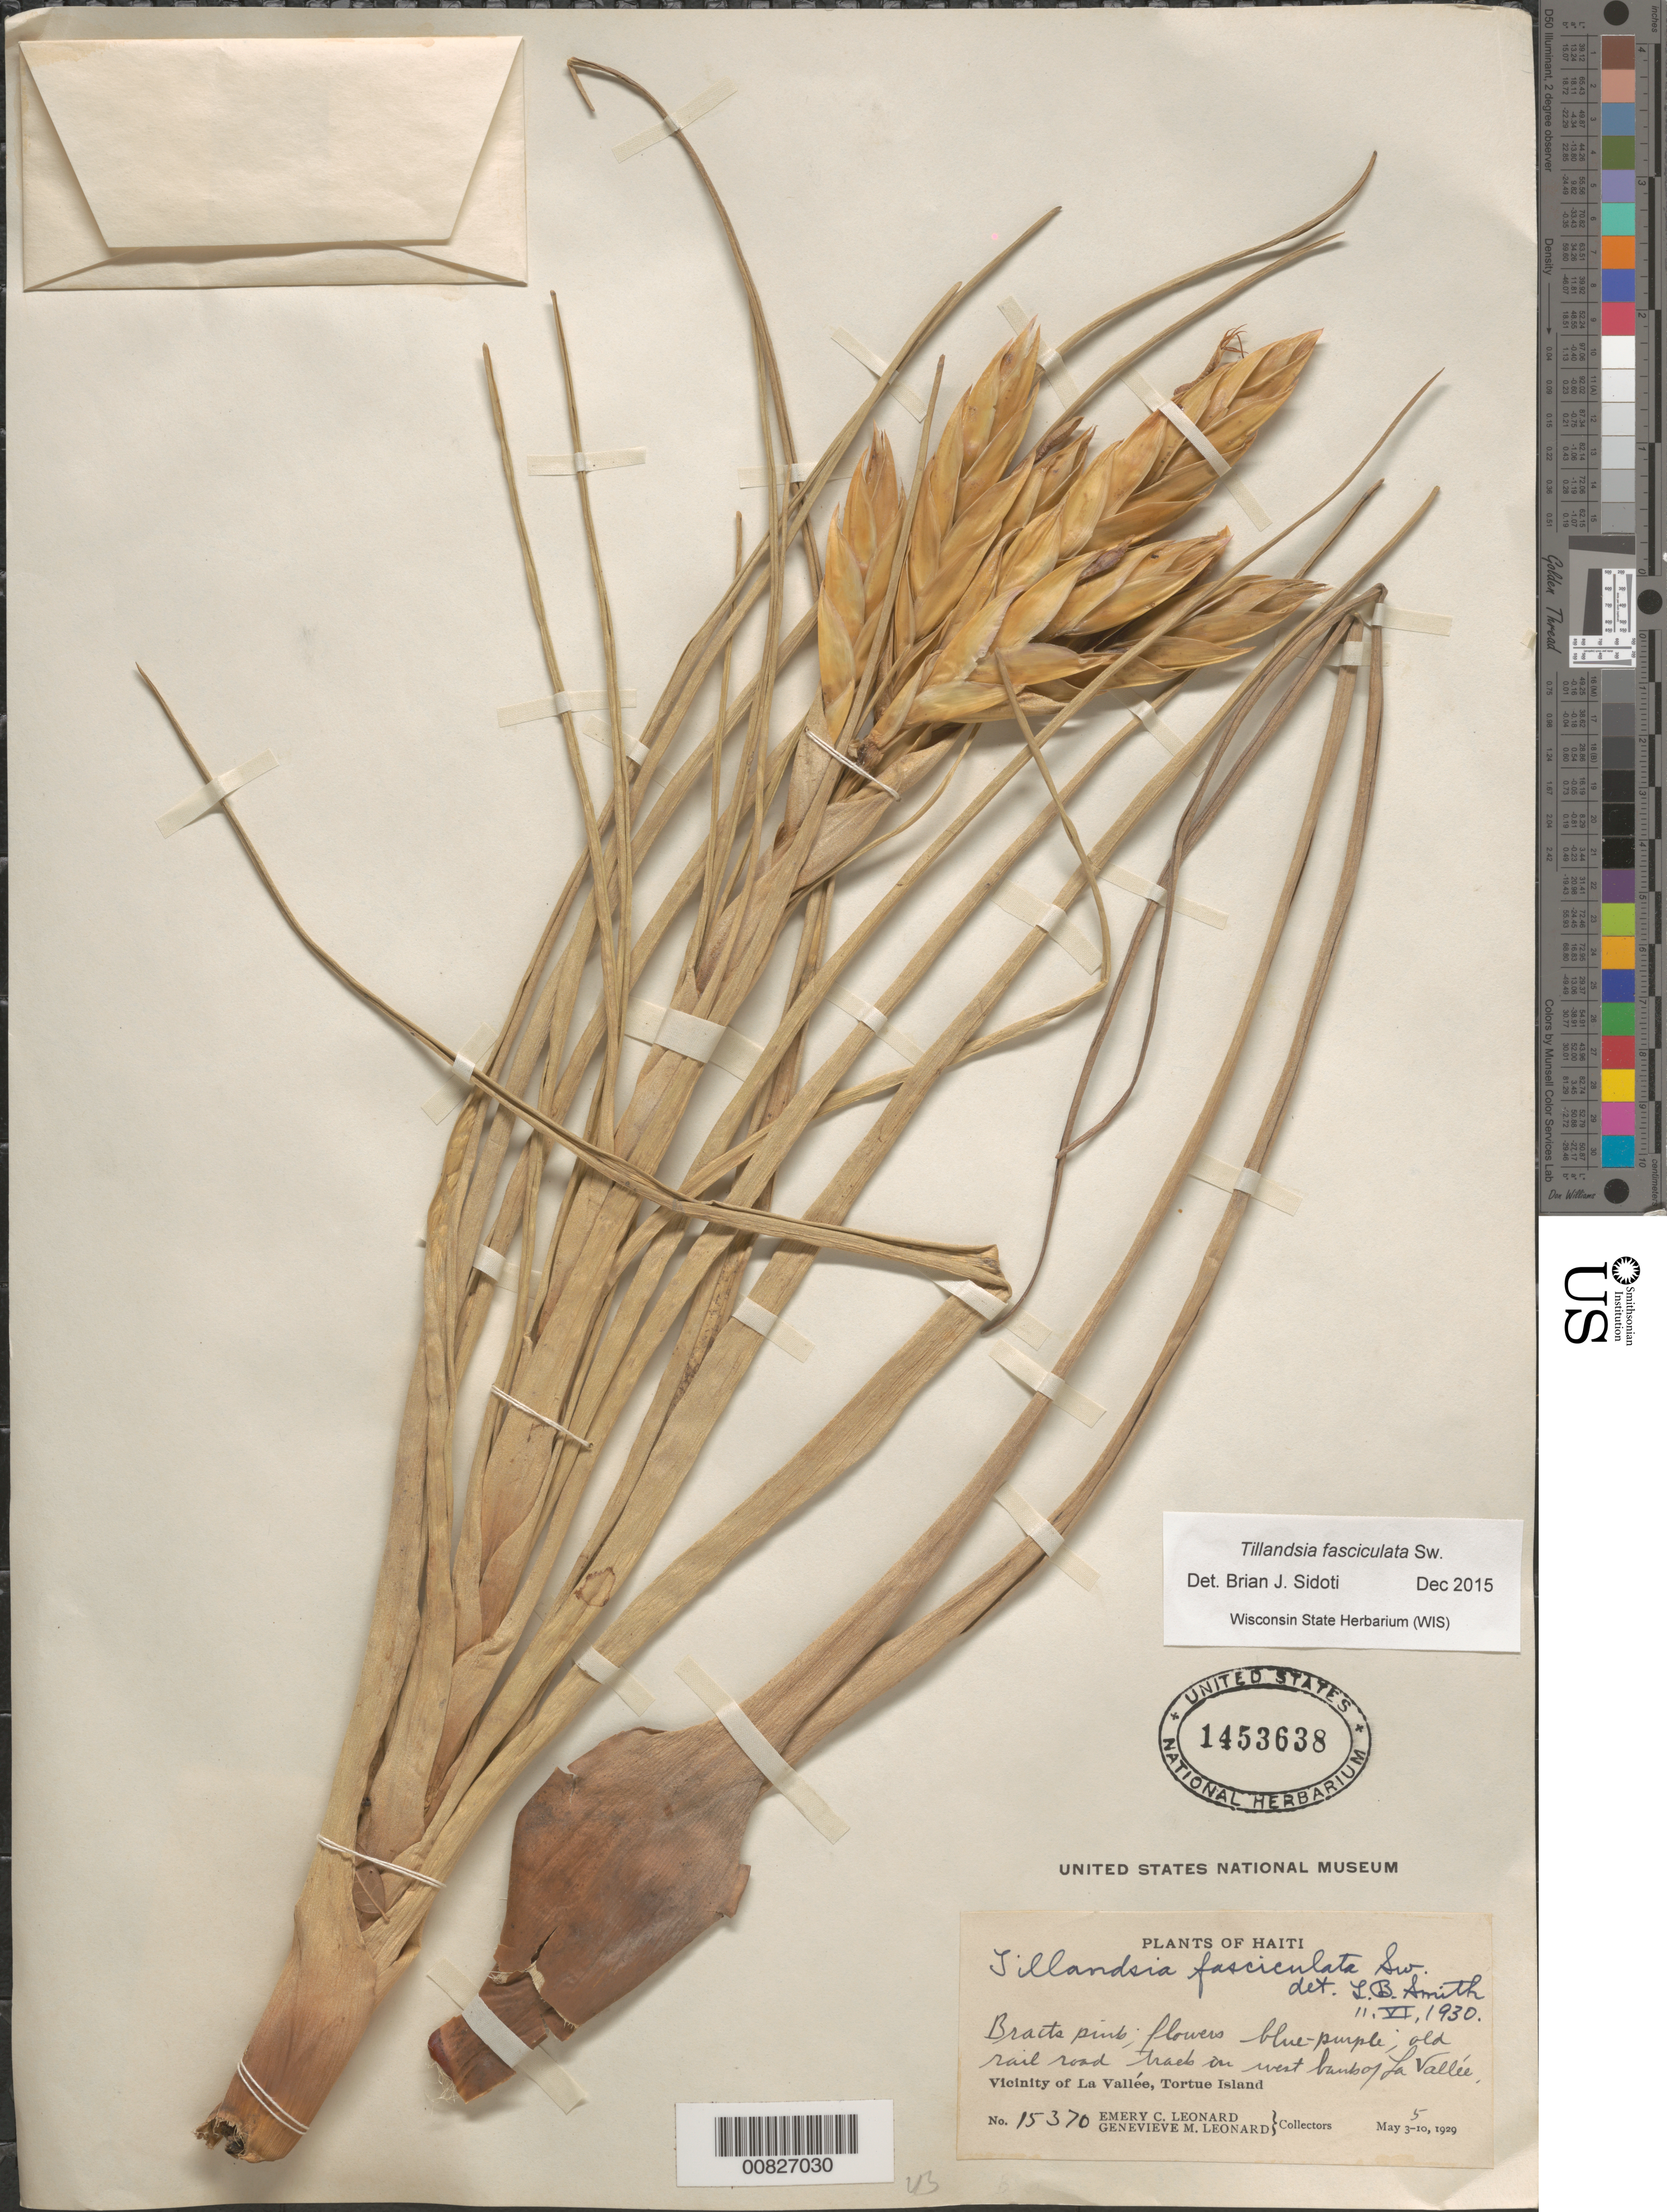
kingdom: Plantae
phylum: Tracheophyta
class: Liliopsida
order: Poales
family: Bromeliaceae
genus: Tillandsia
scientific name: Tillandsia fasciculata var. densispica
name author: Mez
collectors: E. C. Leonard & G. M. Leonard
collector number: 15370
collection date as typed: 05 May 1929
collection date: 1929-05-05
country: Haiti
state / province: Nord-Óuest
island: Île de la Tortue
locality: Vicinity of La Vallée, Tortue Island. Old railroad tracks on west bank of La Vallée.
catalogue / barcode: US 1453638